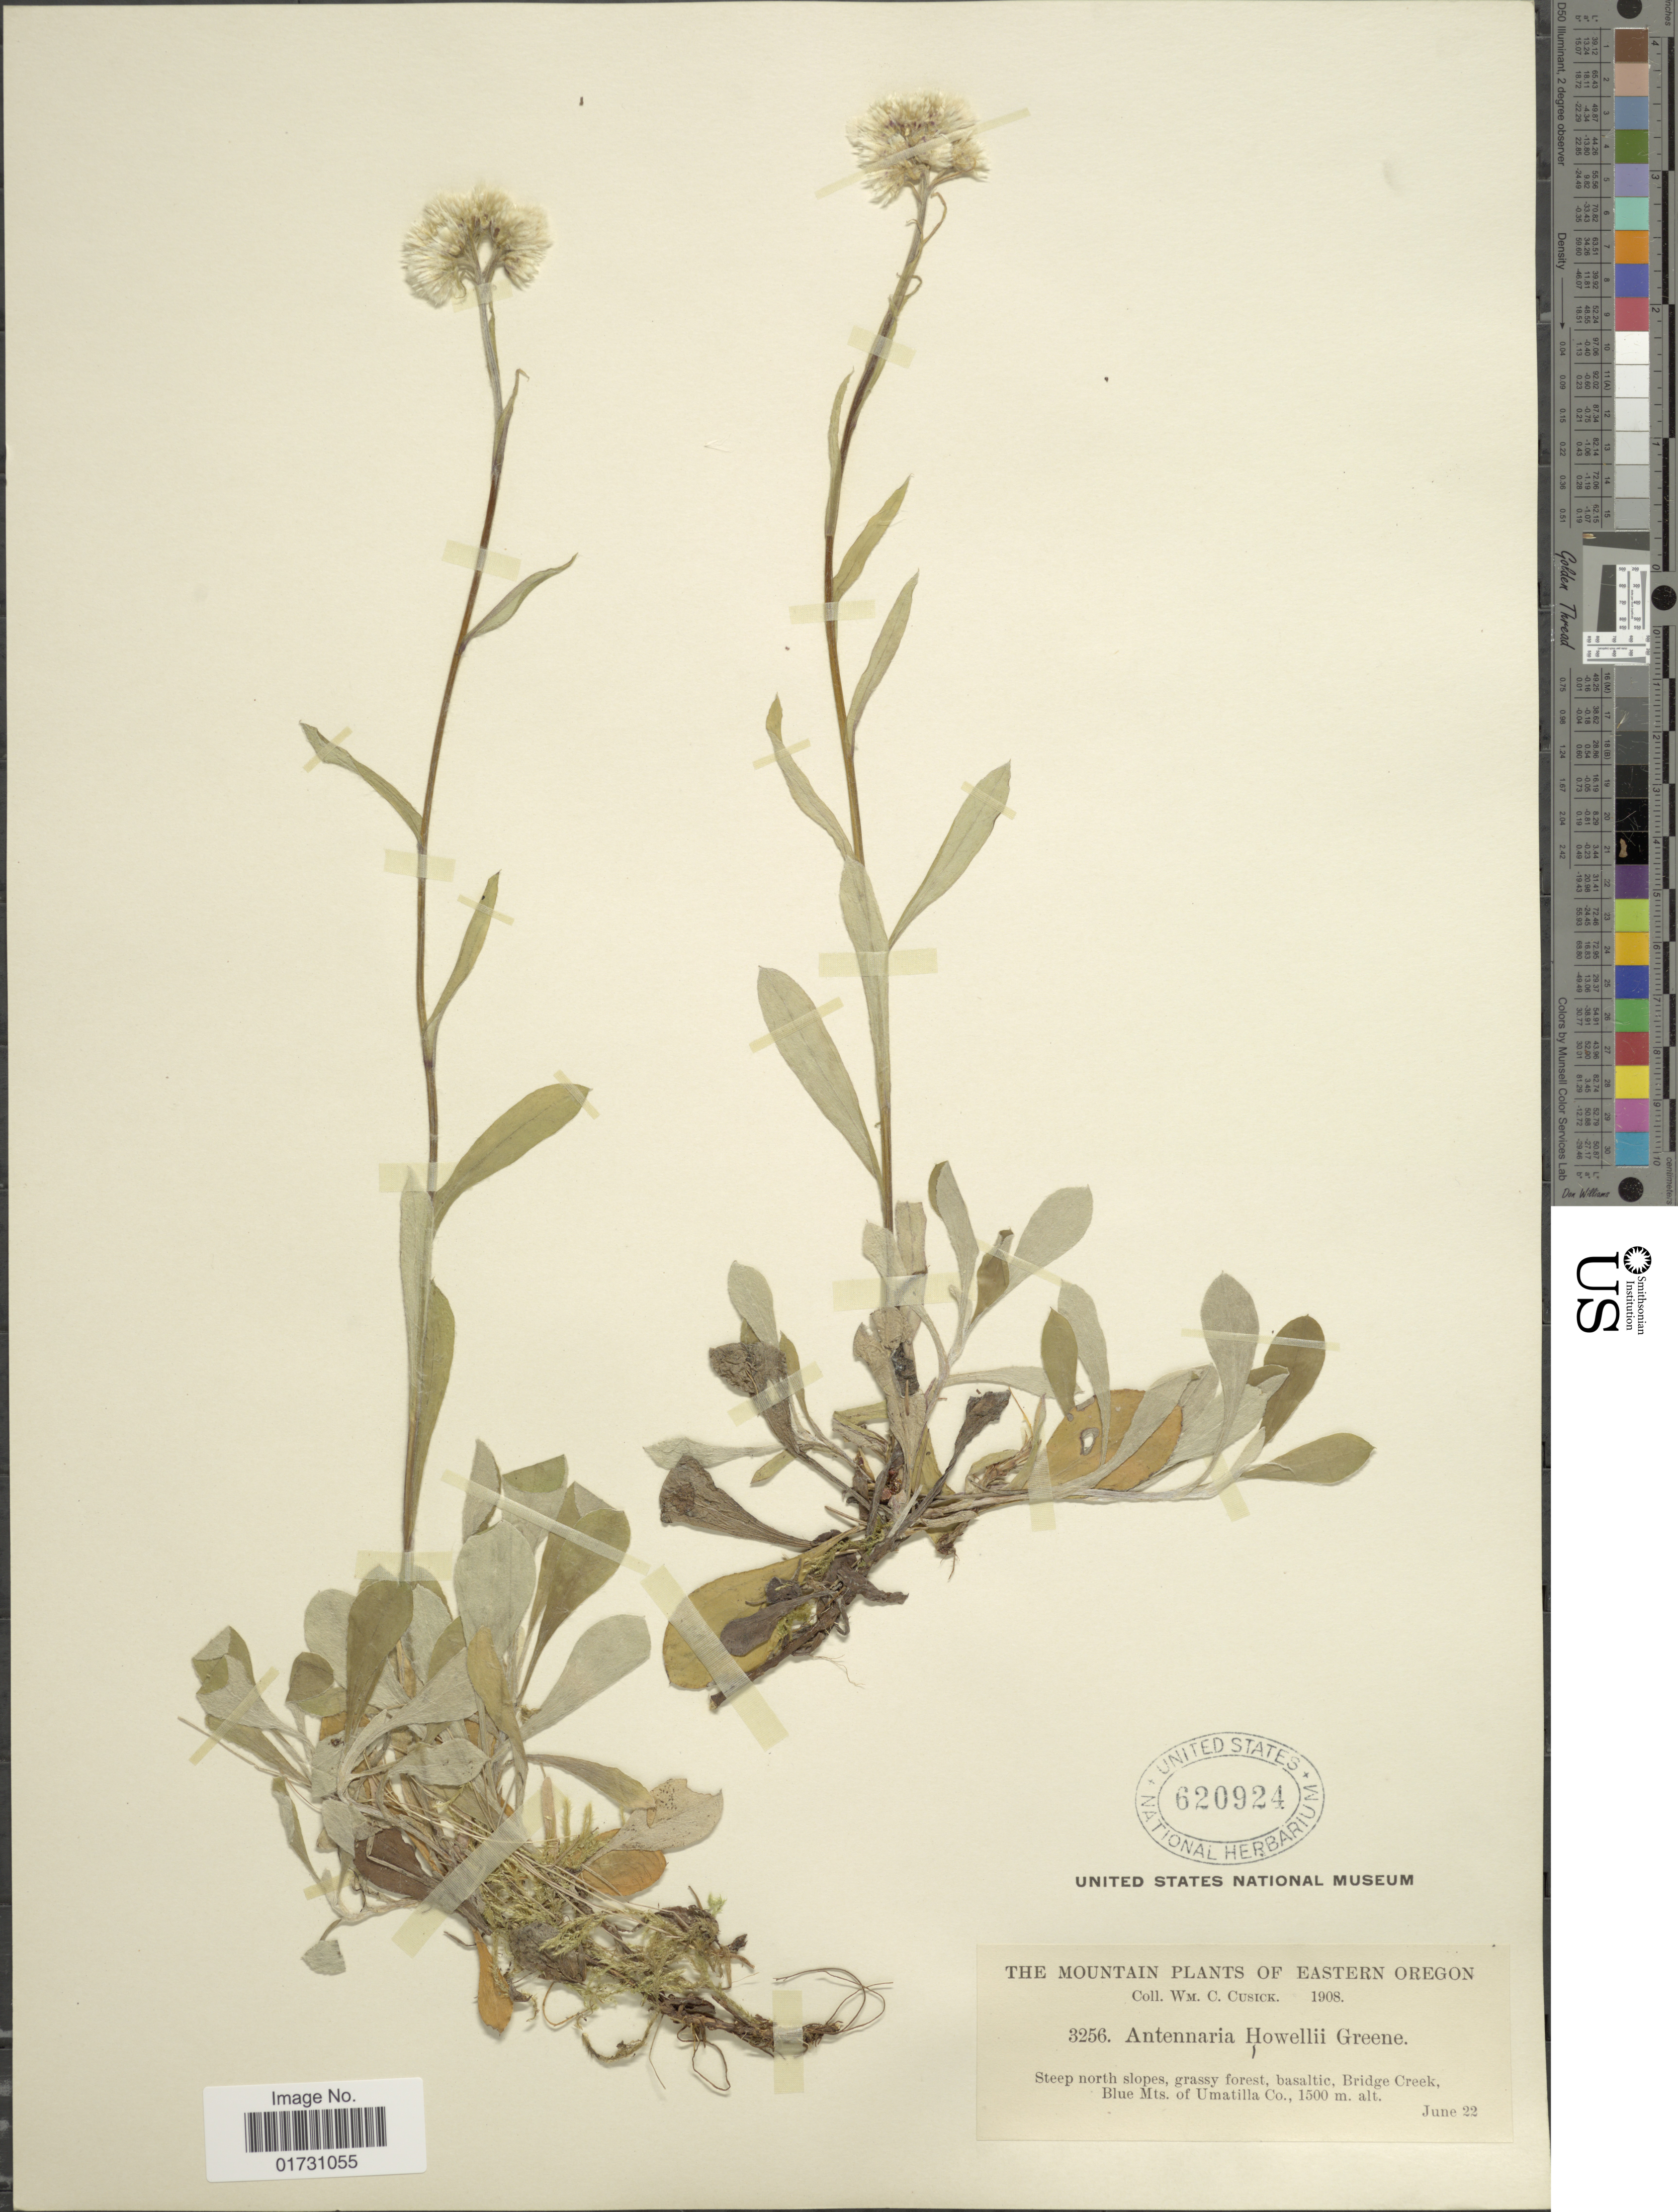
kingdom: Plantae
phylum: Tracheophyta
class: Magnoliopsida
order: Asterales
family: Asteraceae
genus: Antennaria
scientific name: Antennaria howellii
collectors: W. C. Cusick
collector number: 3256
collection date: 1908-06-22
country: United States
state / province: Oregon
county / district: Umatilla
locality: Eastern Oregon, Steep north slopes, grassy forest, basaltic, Bridge Creek, Blue Mts. of Umatilla Co.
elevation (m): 1500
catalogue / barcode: US 620924